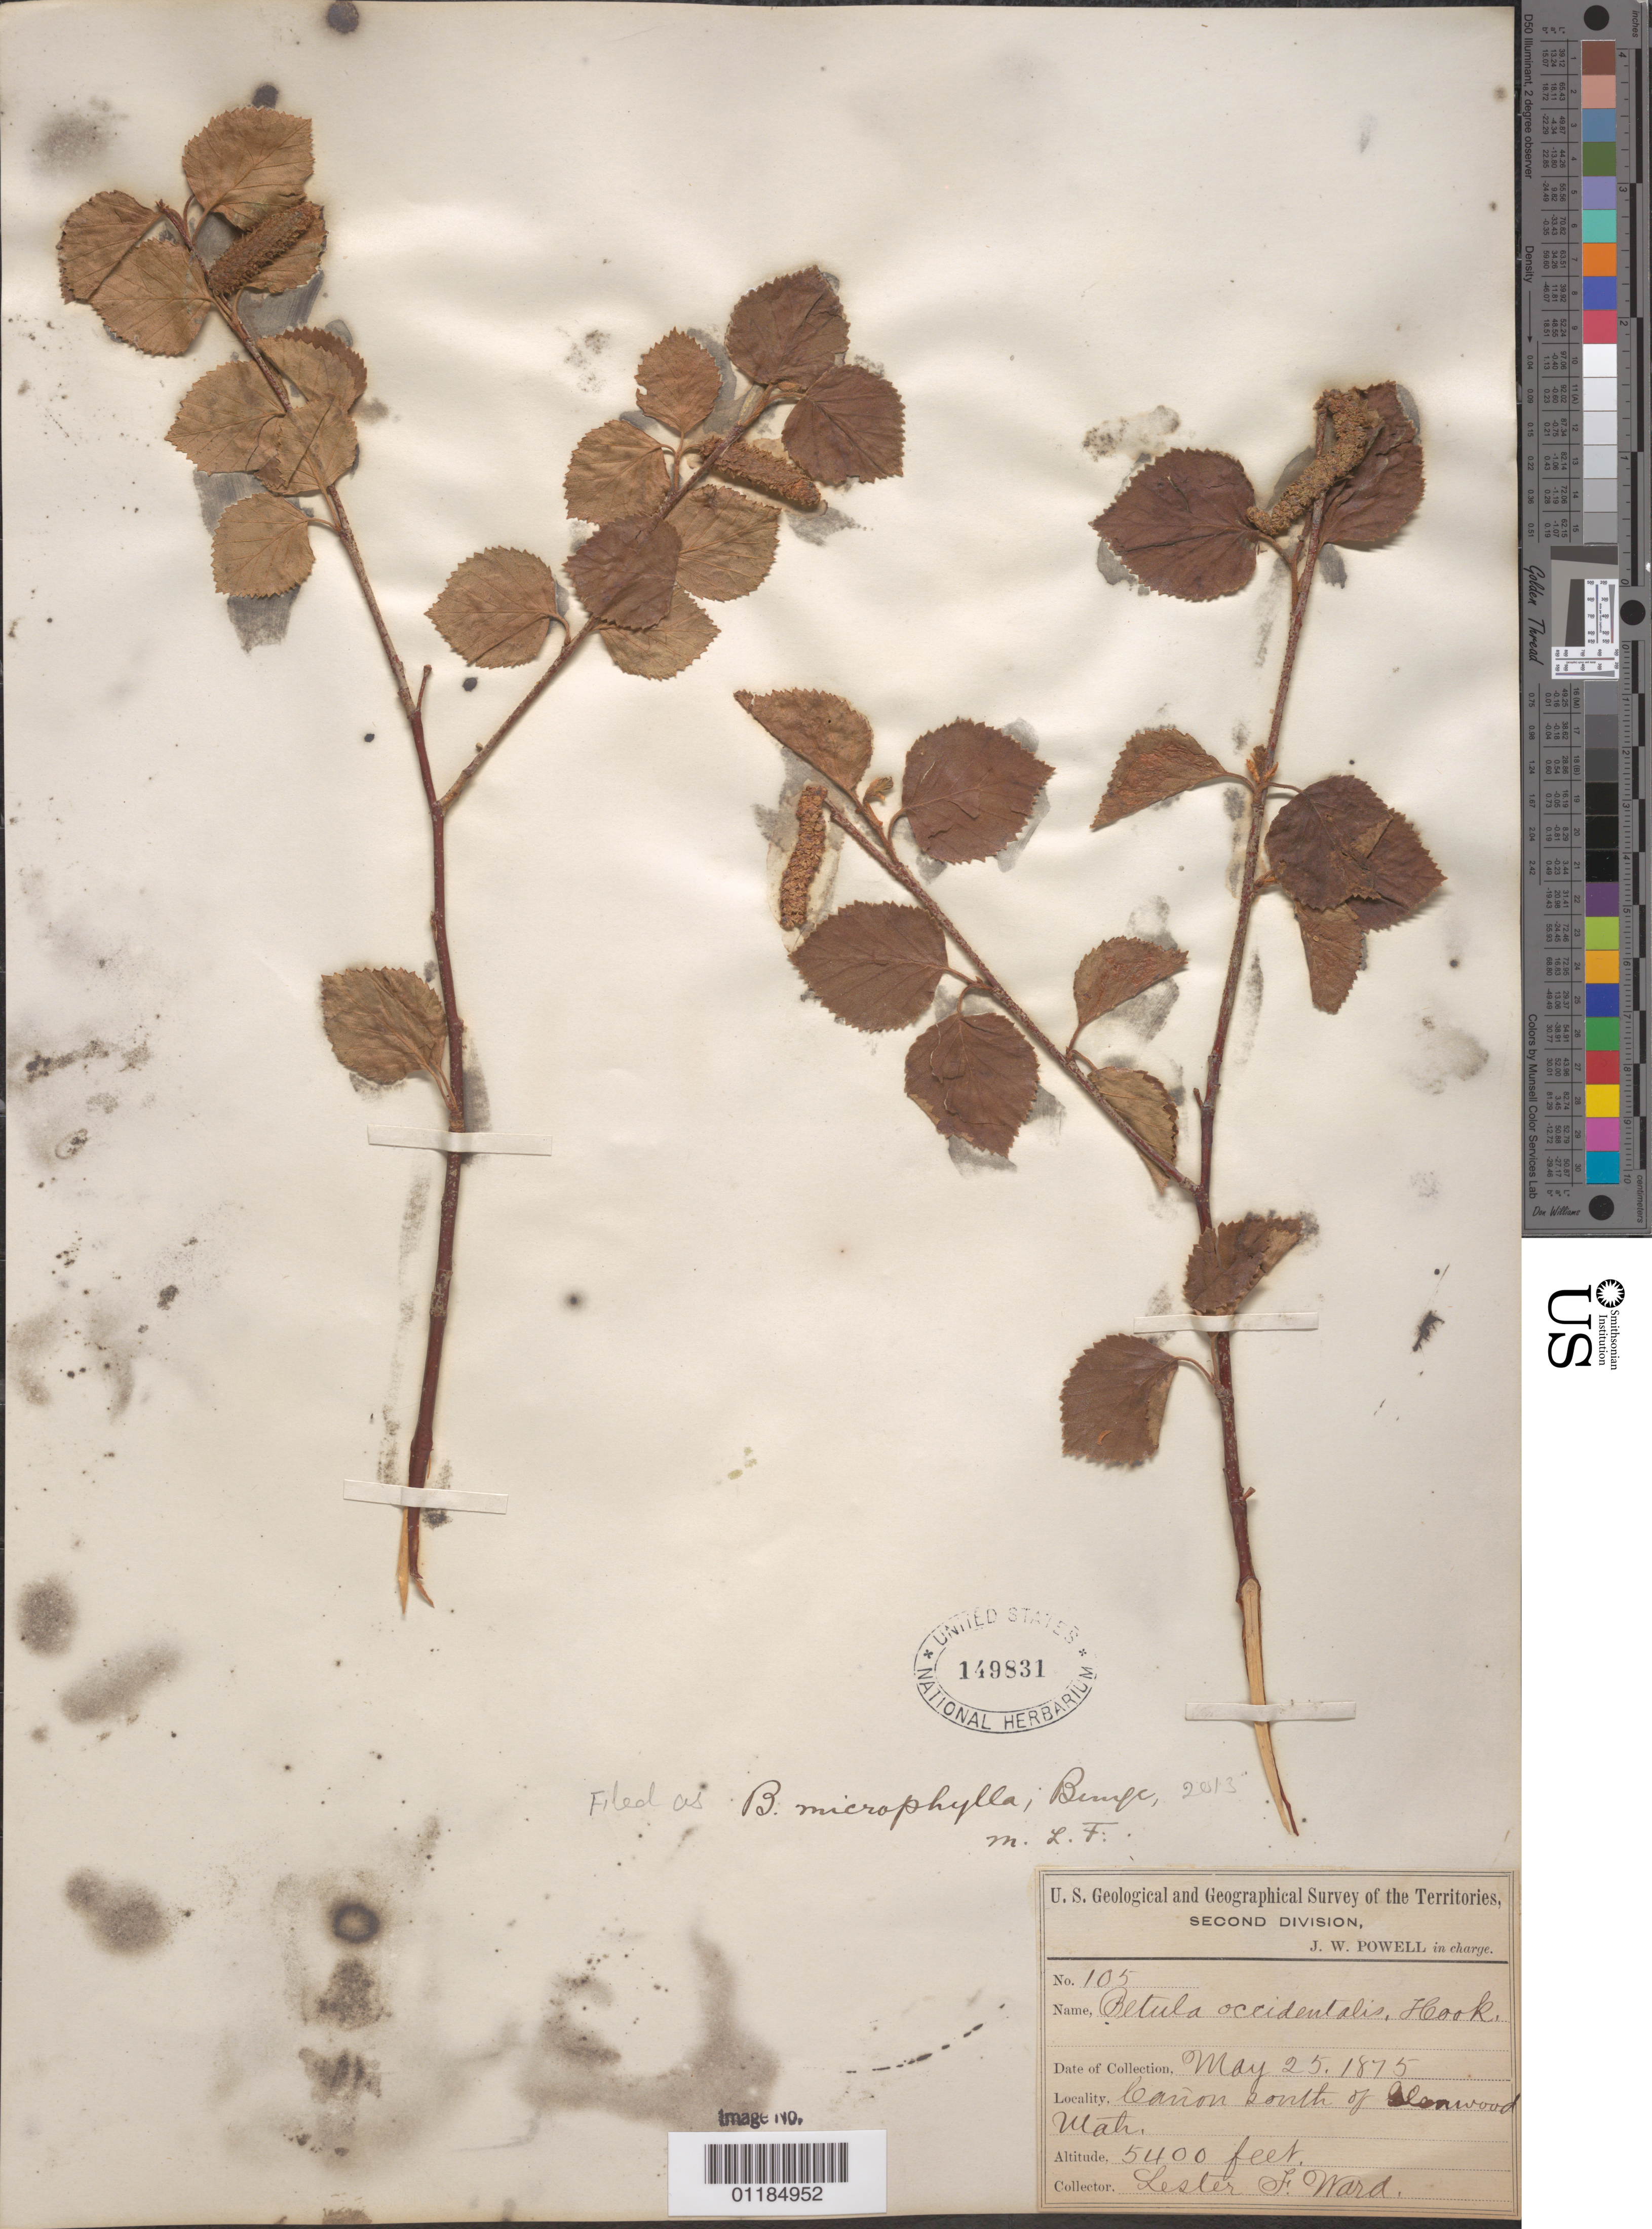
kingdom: Plantae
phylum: Tracheophyta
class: Magnoliopsida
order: Fagales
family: Betulaceae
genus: Betula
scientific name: Betula microphylla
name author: Bunge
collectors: L. F. Ward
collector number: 105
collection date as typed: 25 May 1875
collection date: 1875-05-25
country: United States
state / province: Utah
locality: Canyon south of Glenwood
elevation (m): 1646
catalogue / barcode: US 149831